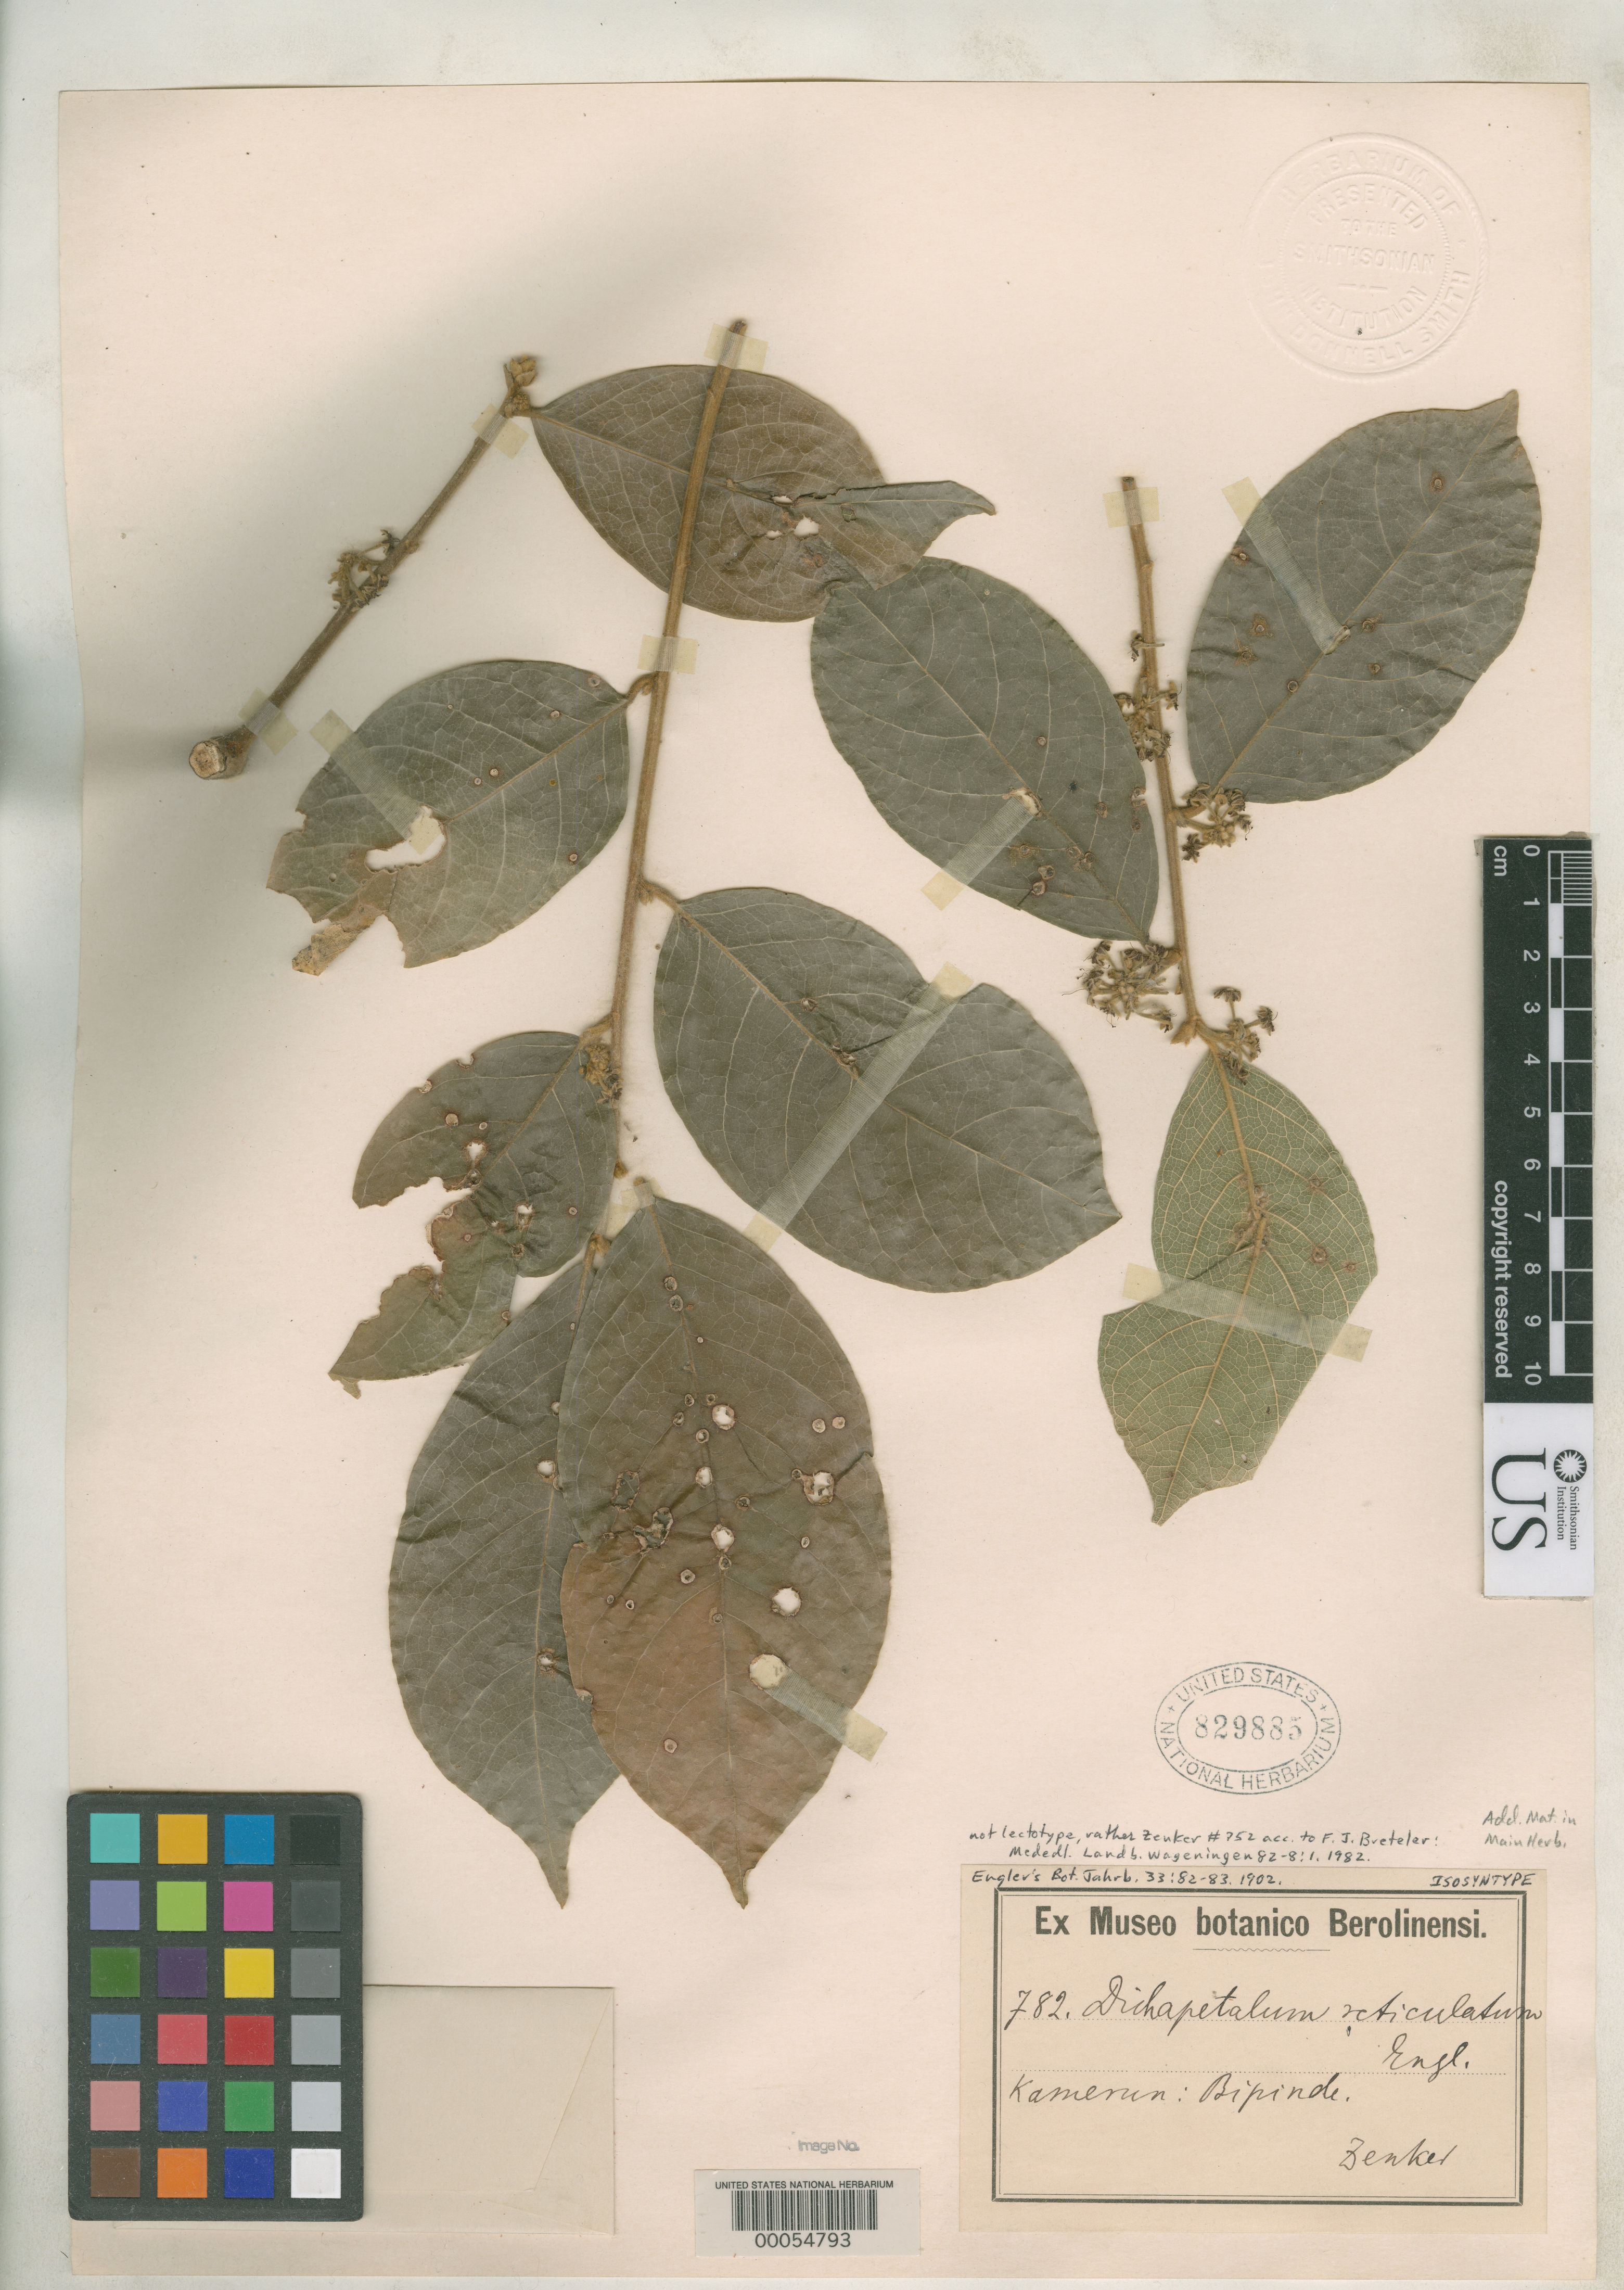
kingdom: Plantae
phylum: Tracheophyta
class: Magnoliopsida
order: Malpighiales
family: Dichapetalaceae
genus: Dichapetalum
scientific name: Dichapetalum reticulatum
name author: Engl.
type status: Isosyntype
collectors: G. A. Zenker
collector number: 782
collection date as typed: Mar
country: Cameroon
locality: Bipinde, Urwald bei der station.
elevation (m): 800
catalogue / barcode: US 829885